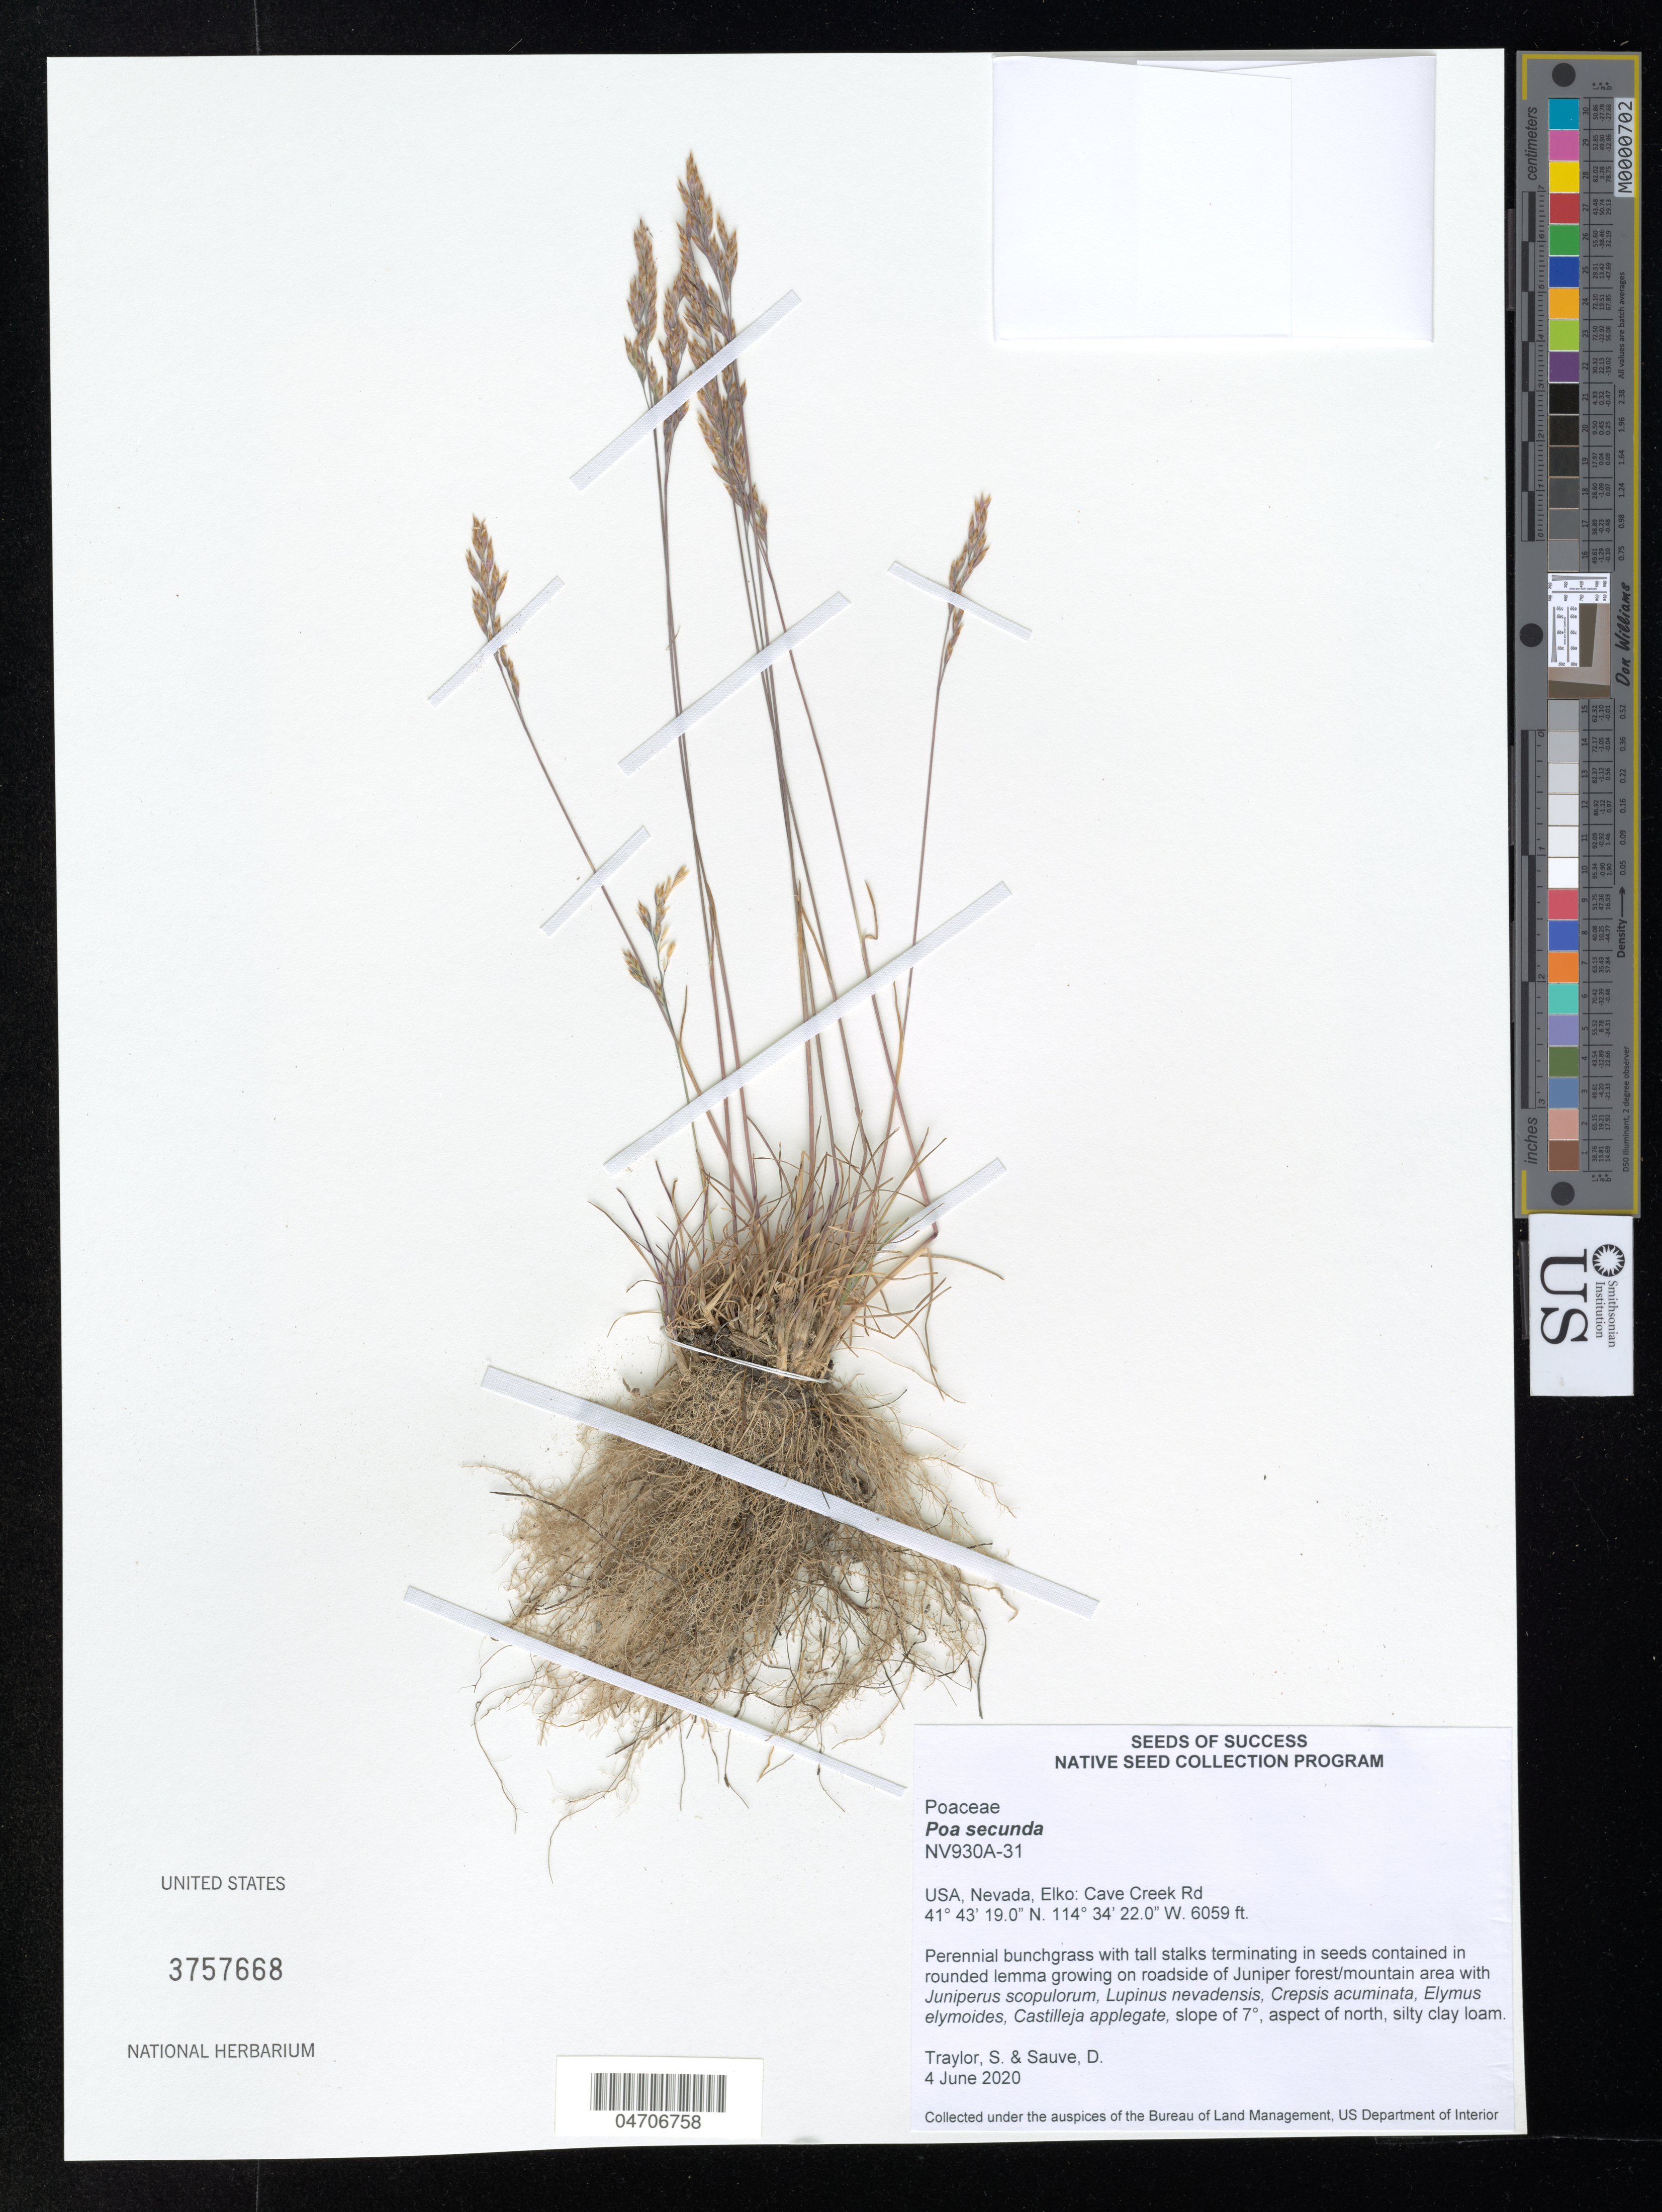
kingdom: Plantae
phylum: Tracheophyta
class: Liliopsida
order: Poales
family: Poaceae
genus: Poa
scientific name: Poa secunda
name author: J. Presl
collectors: J. Whitlock & D. Sauve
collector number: NV930A-31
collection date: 2020-06-04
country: United States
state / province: Nevada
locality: Elko: Cave Creek Rd.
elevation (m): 1847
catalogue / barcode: US 3757668